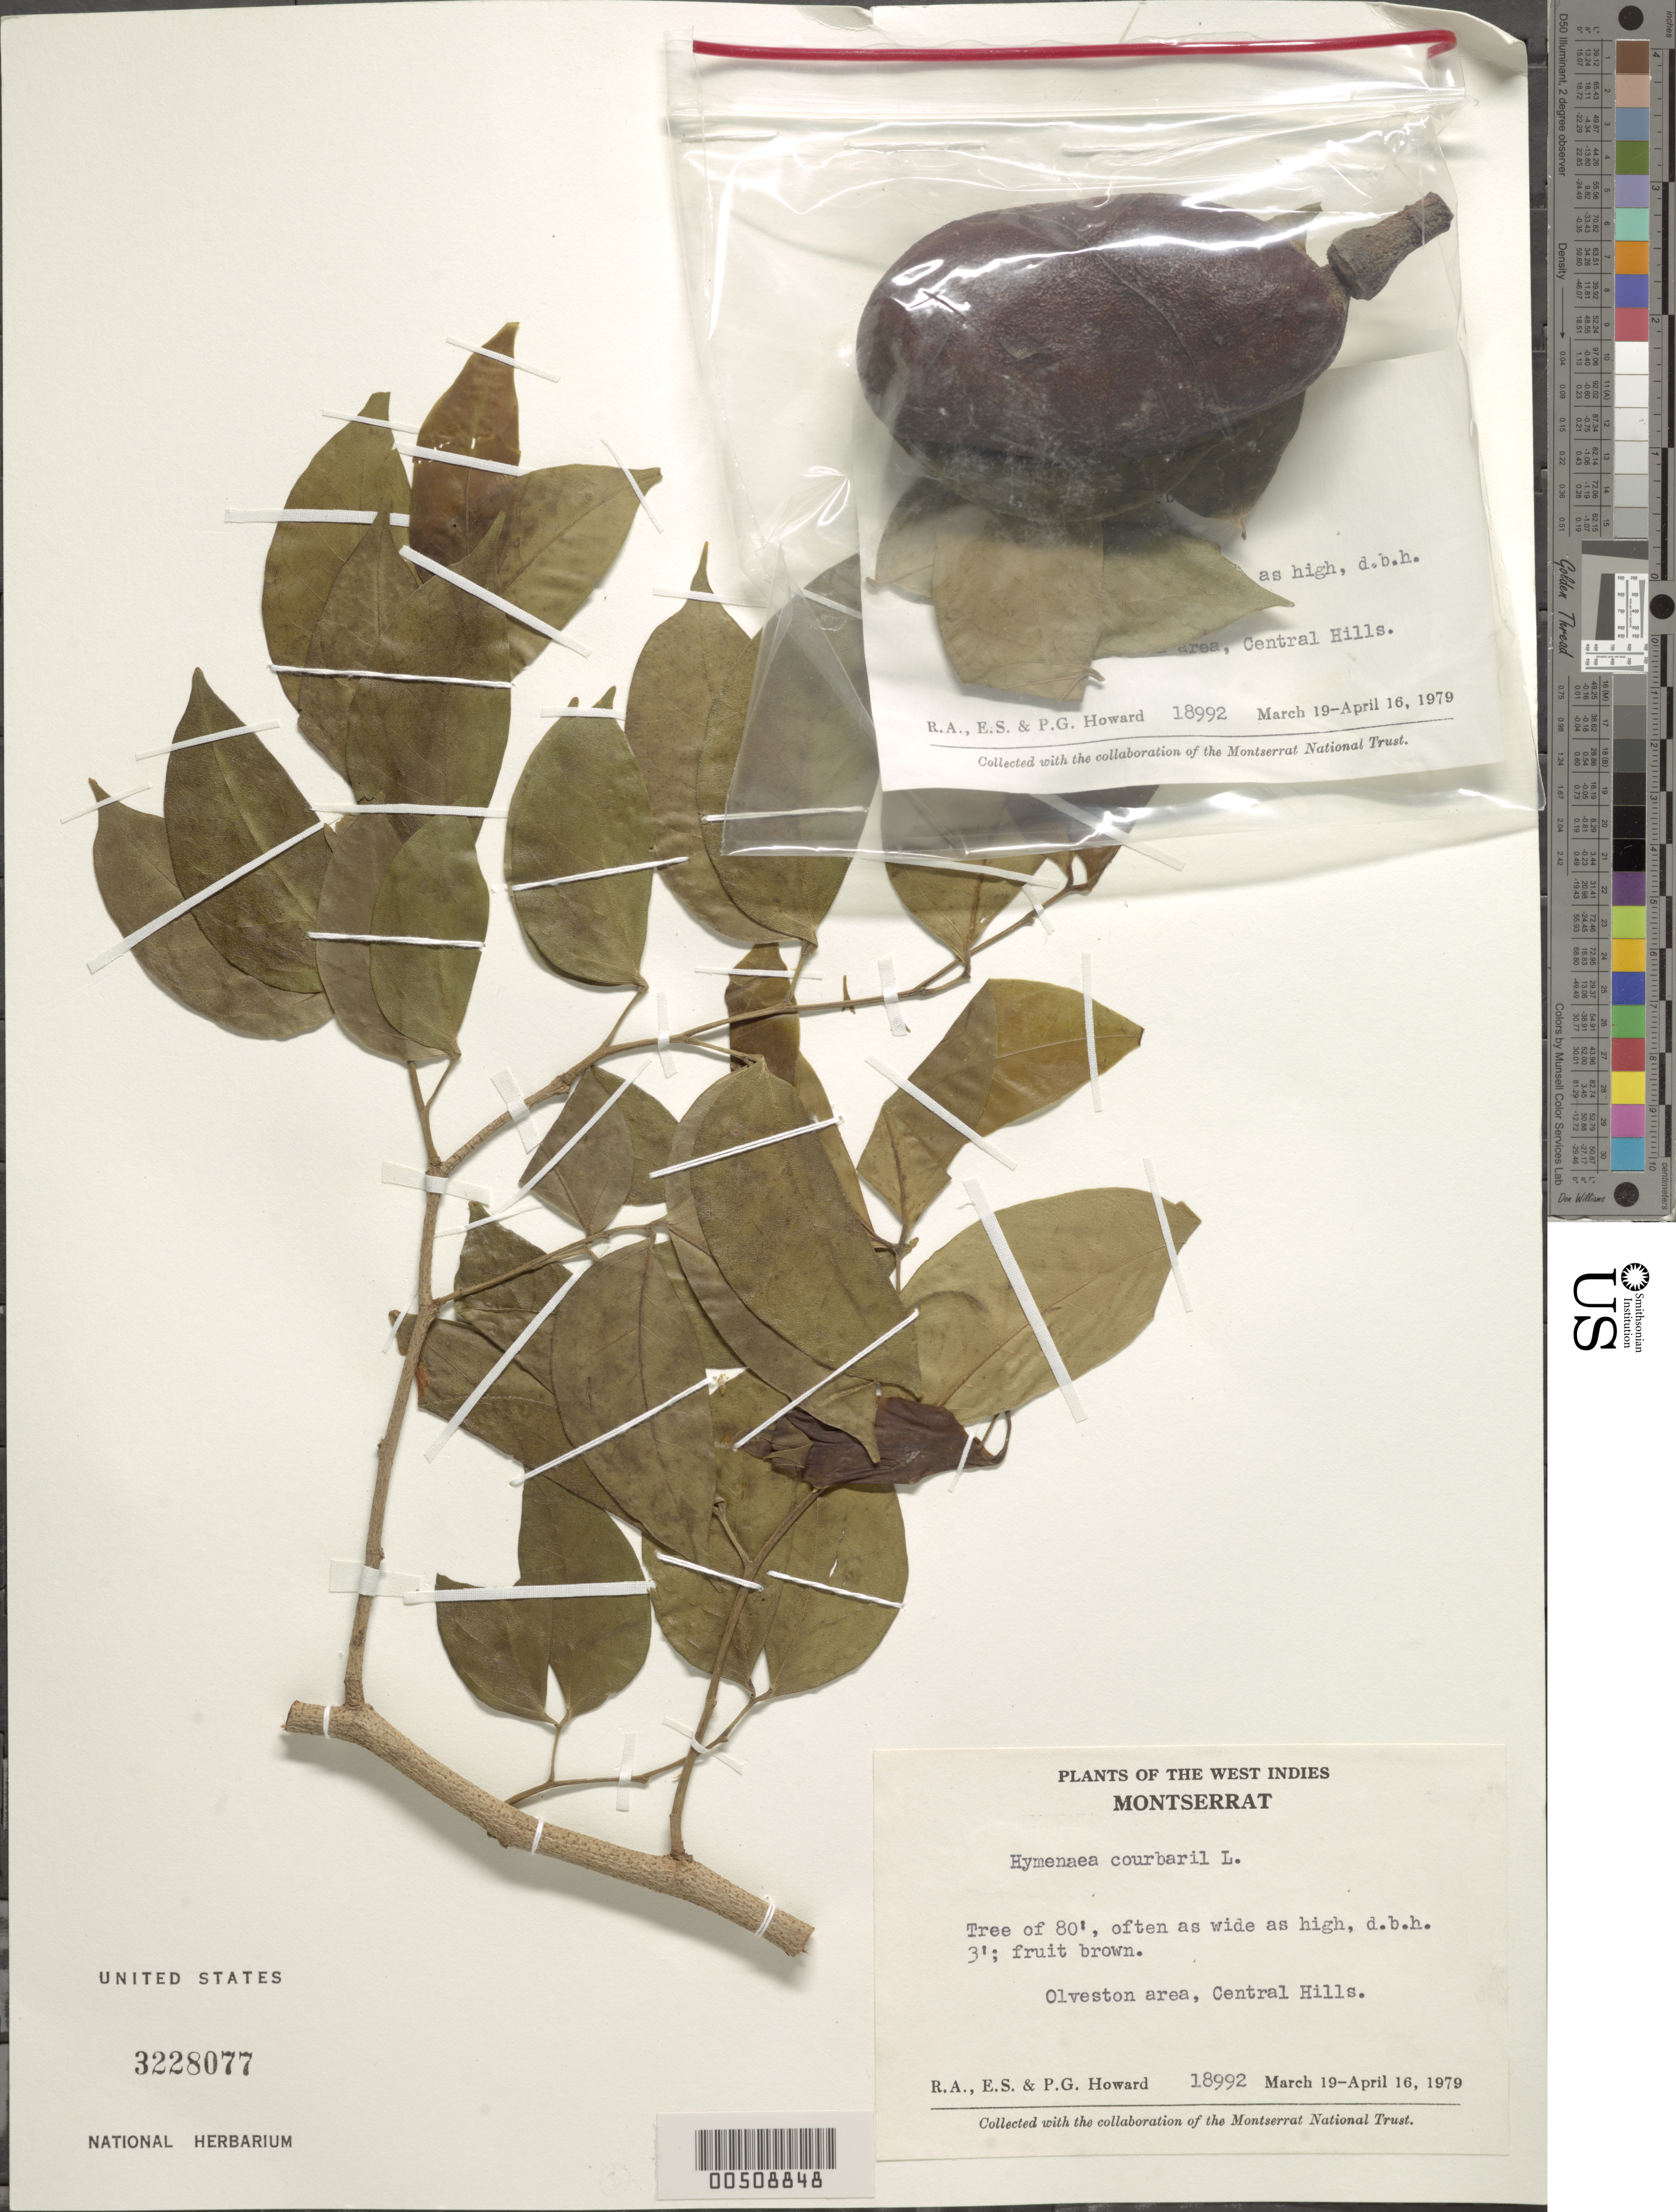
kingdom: Plantae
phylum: Tracheophyta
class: Magnoliopsida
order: Fabales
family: Fabaceae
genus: Hymenaea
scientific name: Hymenaea courbaril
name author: L.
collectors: R. A. Howard, E. S. Howard & P. Haward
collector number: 18992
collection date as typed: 19 Mar 1979 to 16 Apr 1979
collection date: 1979-03-19/1979-04-16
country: Montserrat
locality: Olveston area, central hills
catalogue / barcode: US 3228077